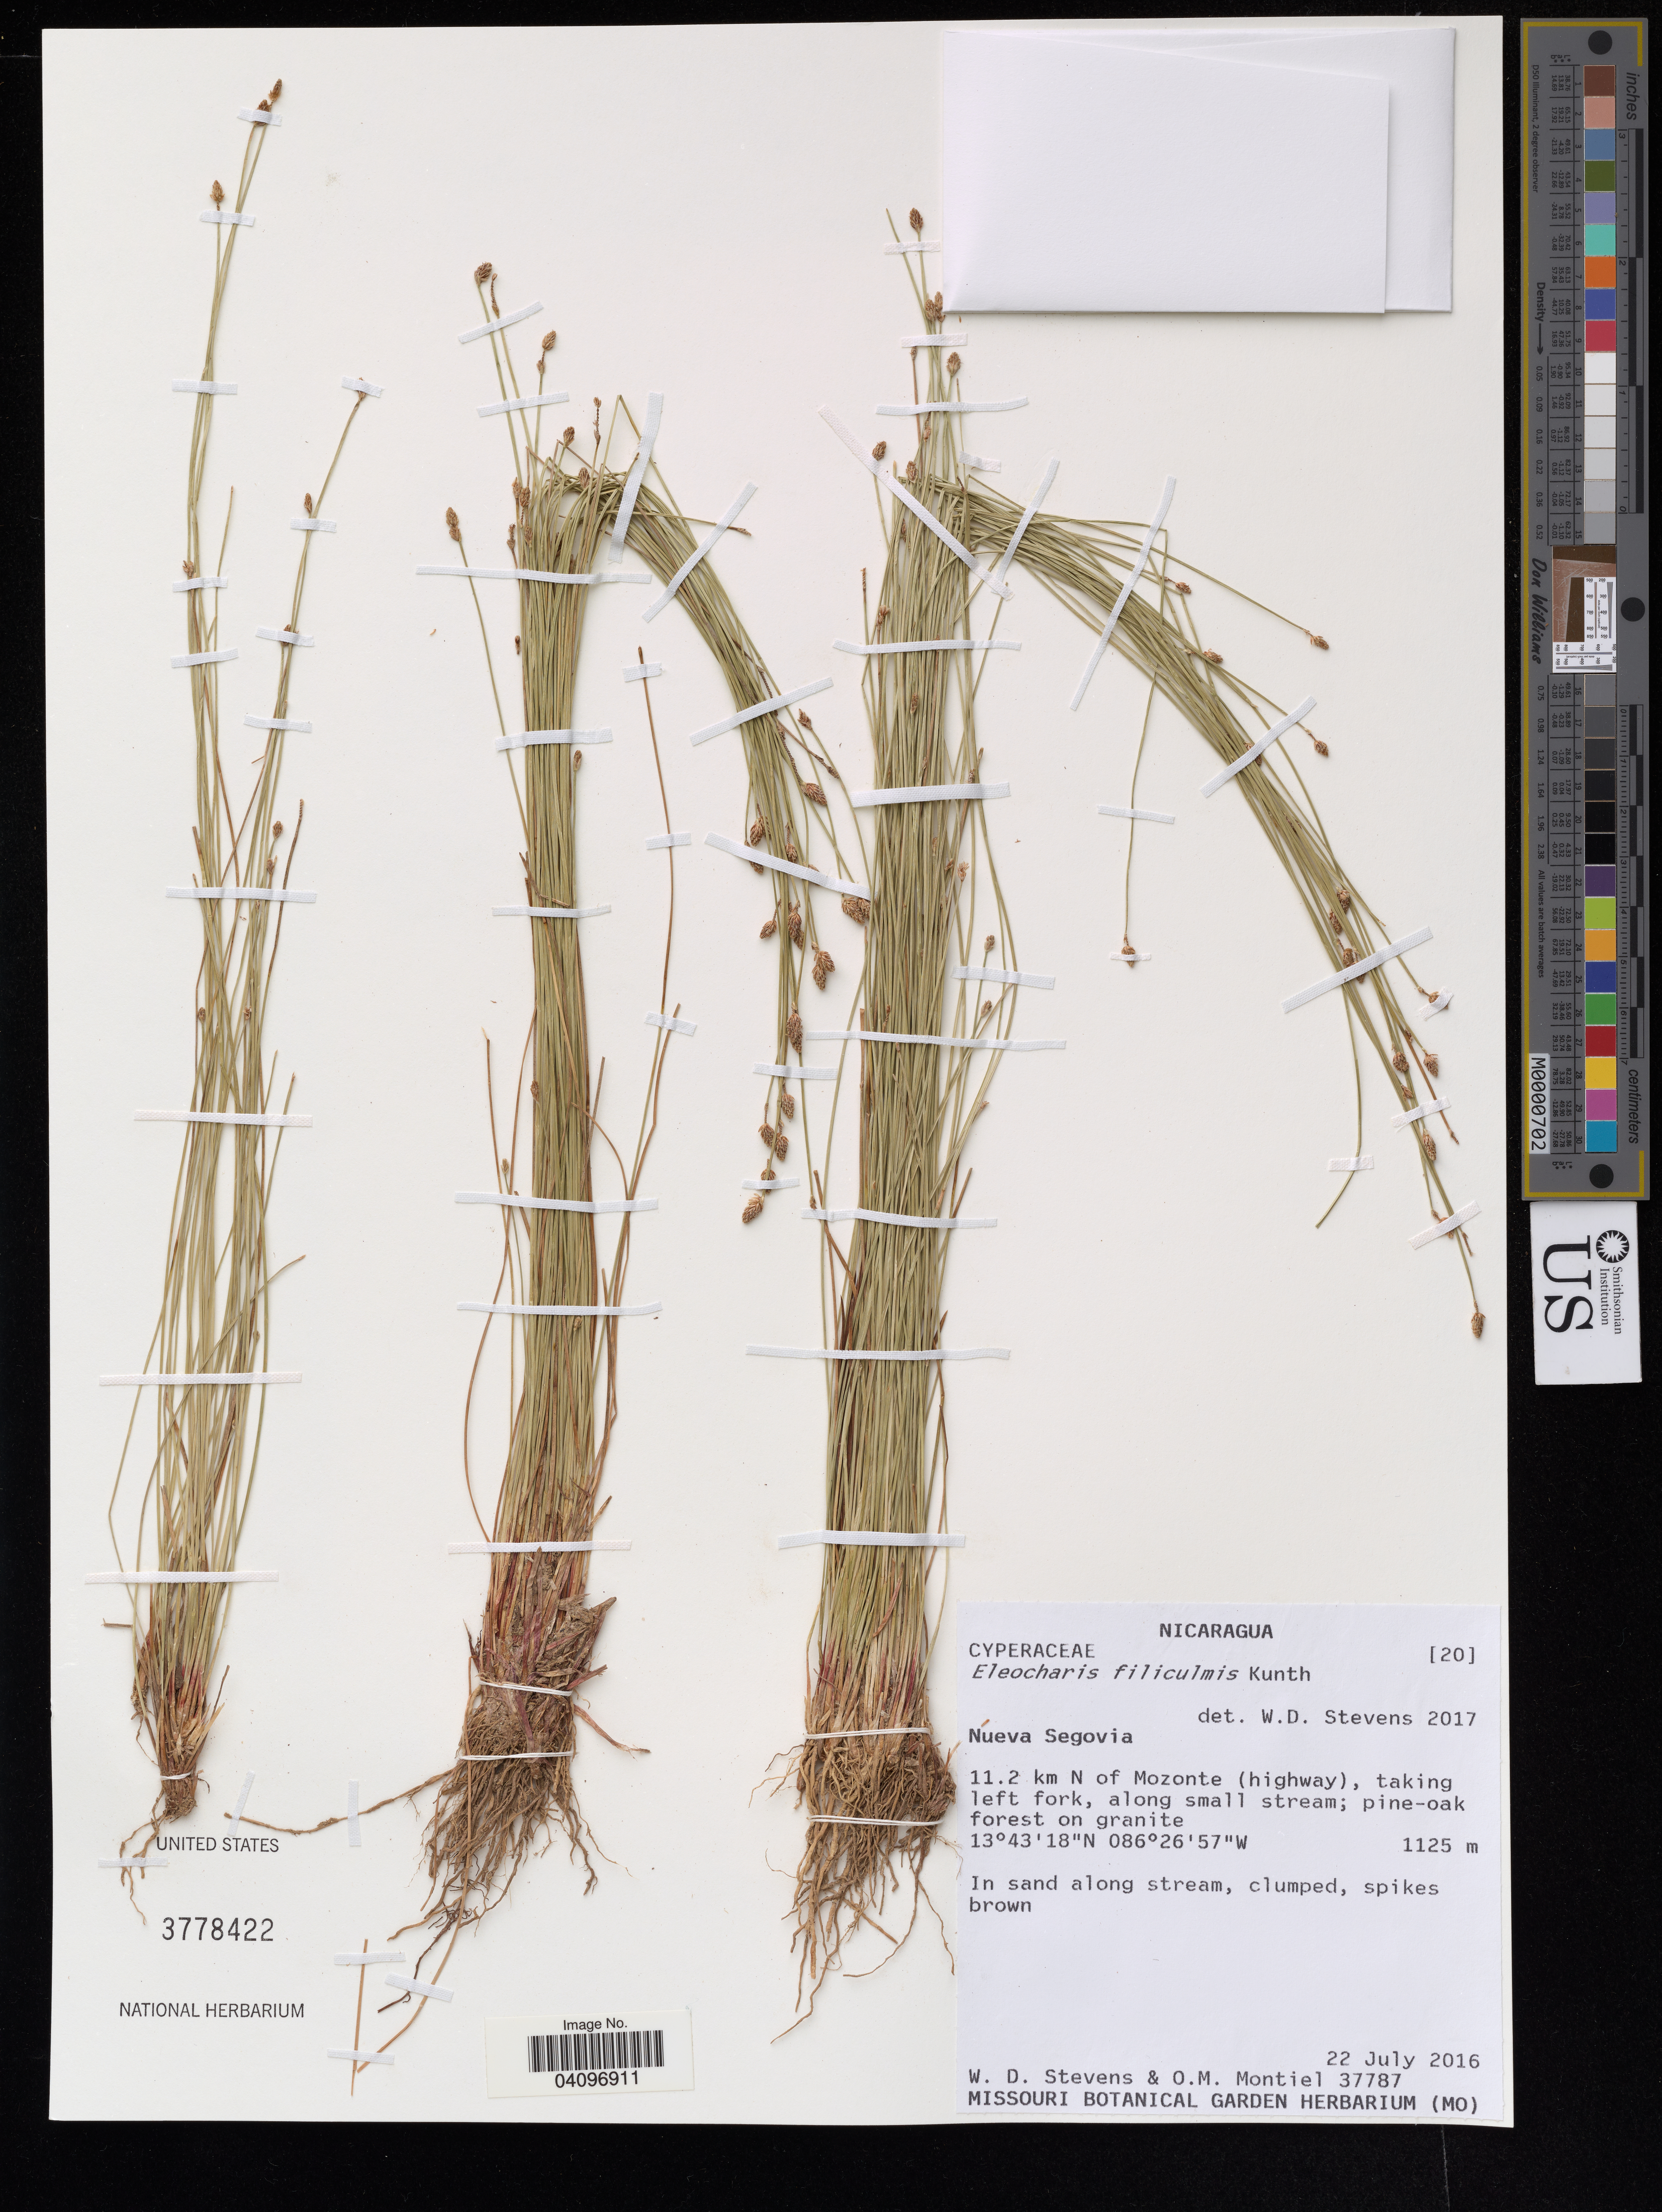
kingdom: Plantae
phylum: Tracheophyta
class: Liliopsida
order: Poales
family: Cyperaceae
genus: Eleocharis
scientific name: Eleocharis filiculmis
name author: Kunth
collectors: W. D. Stevens & O. Montiel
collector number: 37787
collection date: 2016-07-22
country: Nicaragua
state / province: Nueva Segovia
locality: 11.2 km N of Mozonte (highway), taking left fork, along small stream.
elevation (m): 1125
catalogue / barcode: US 3778422